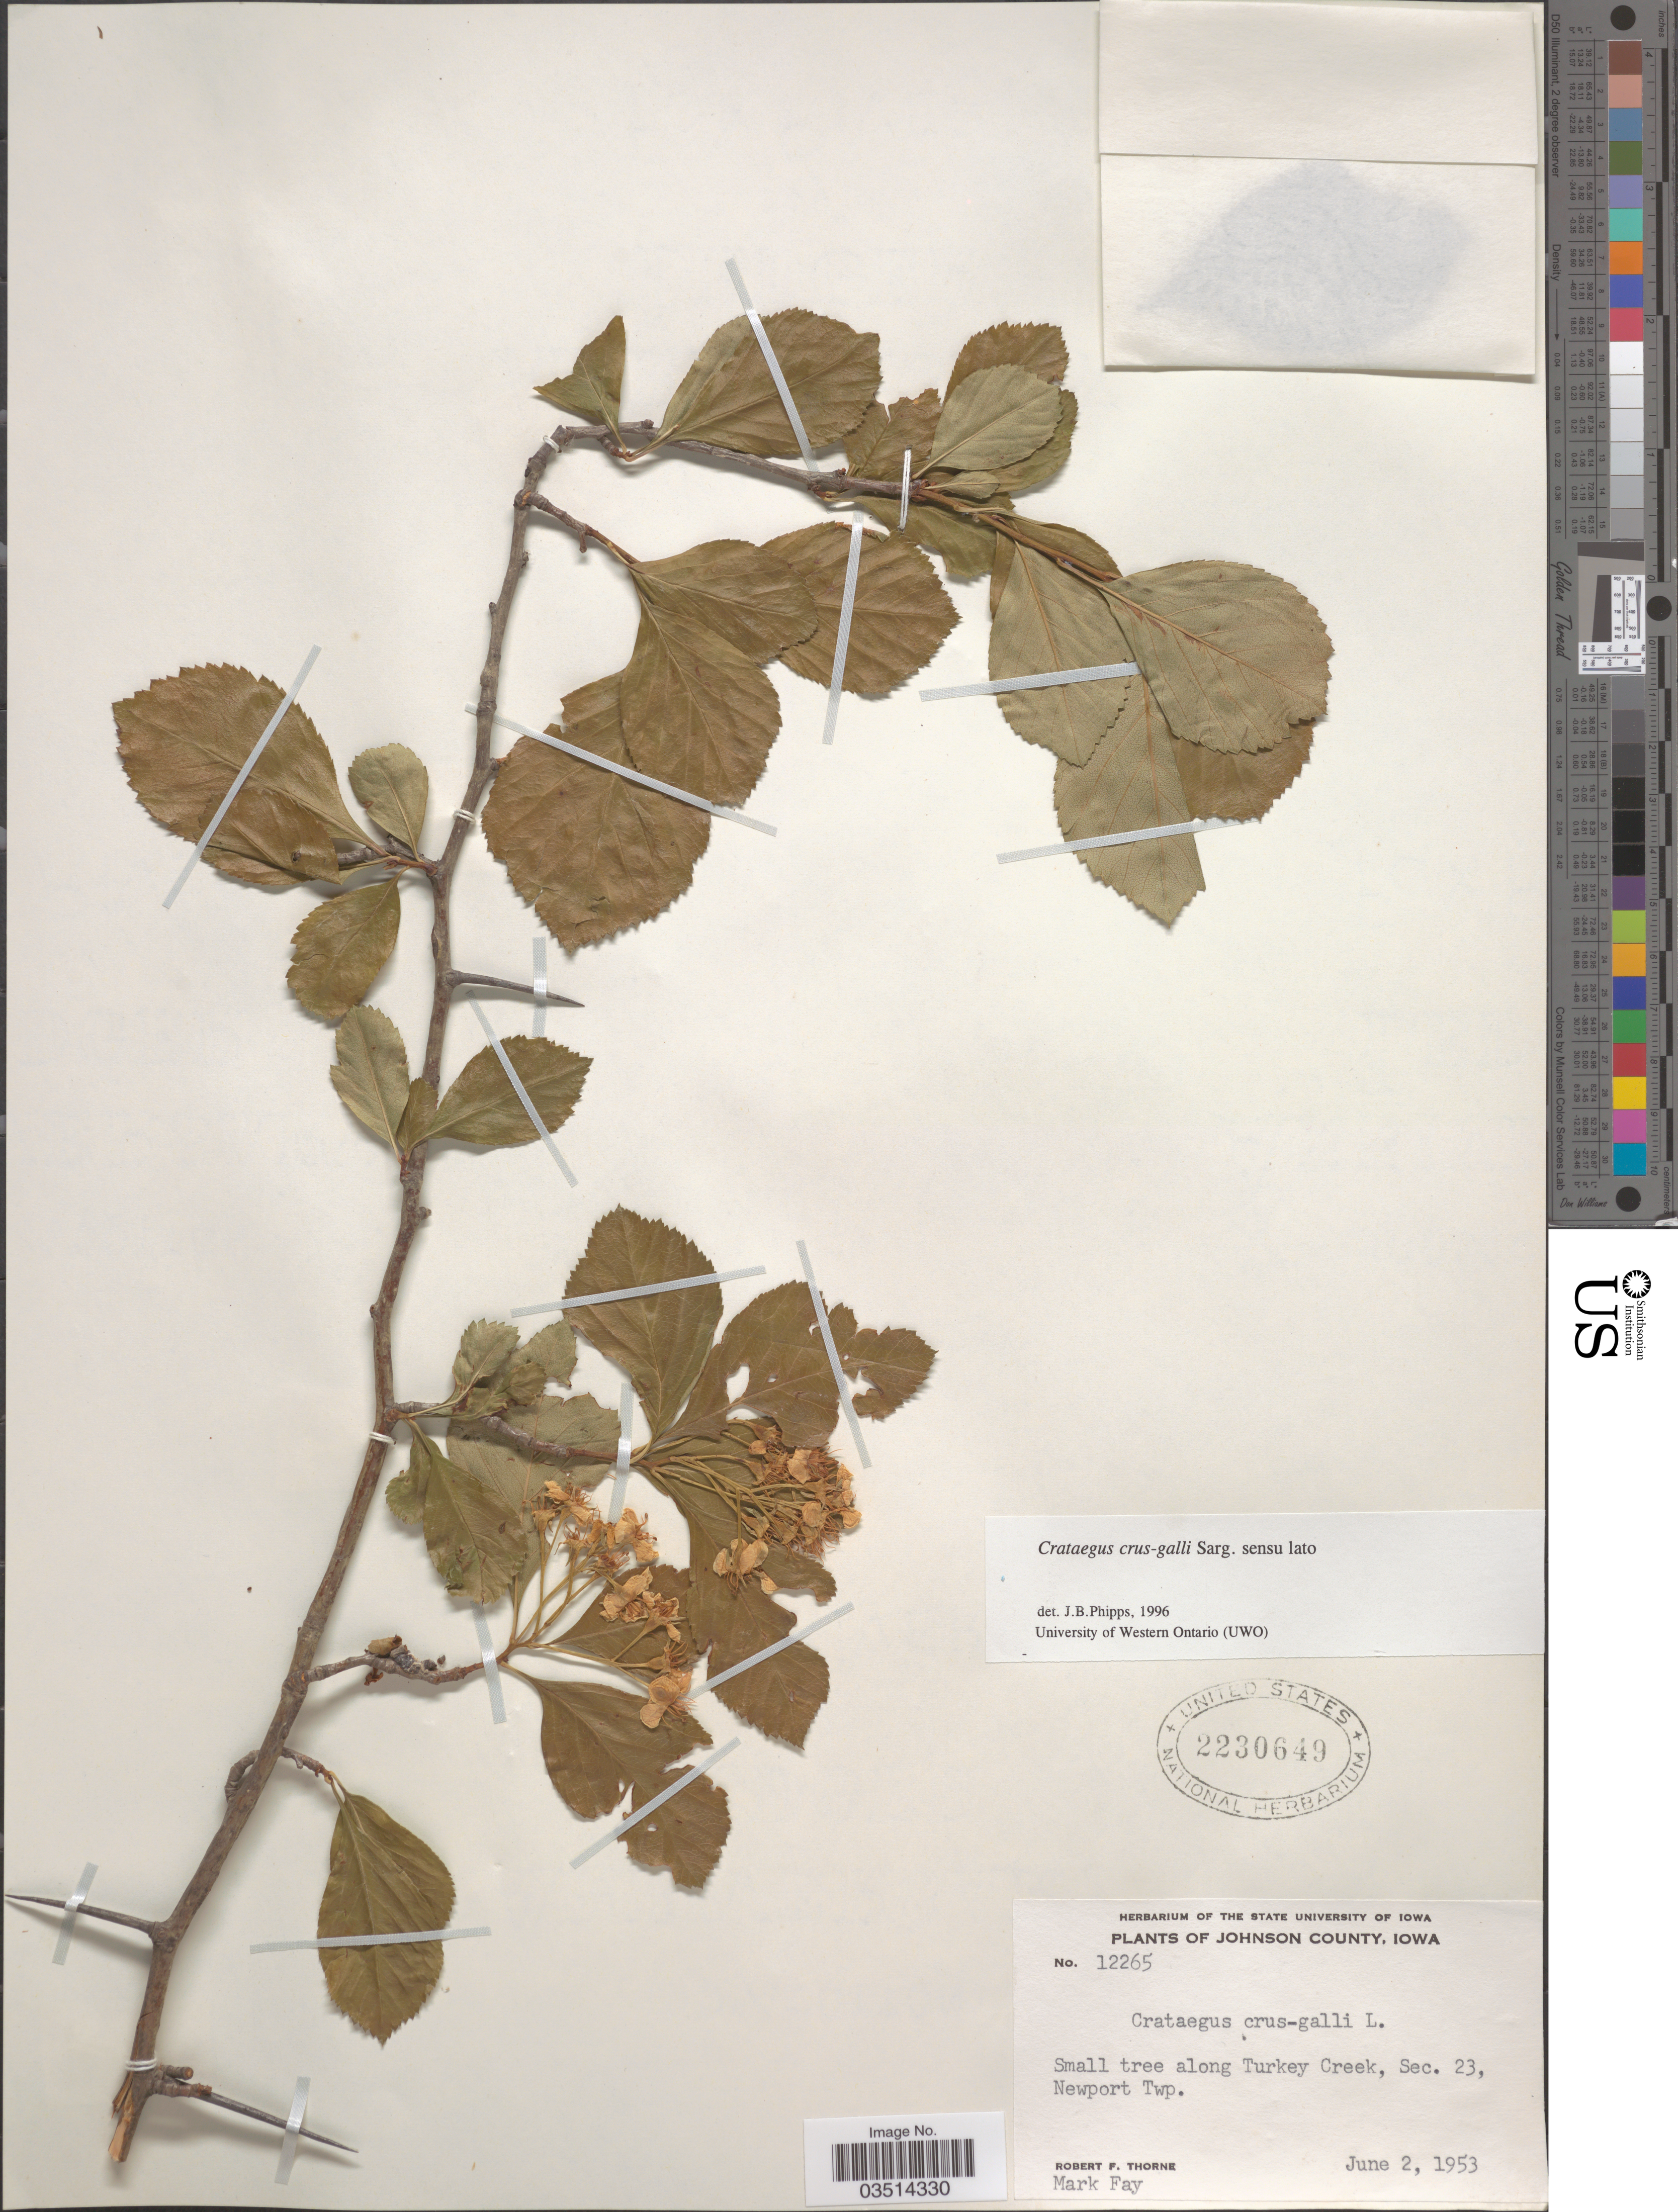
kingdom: Plantae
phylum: Tracheophyta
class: Magnoliopsida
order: Rosales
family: Rosaceae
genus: Crataegus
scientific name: Crataegus crus-galli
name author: L.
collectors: R. F. Thorne & M. Fay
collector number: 12265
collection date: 1953-06-02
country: United States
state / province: Iowa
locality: Johnson County. Small tree along Turkey Creek, Sec. 23, Newport Twp.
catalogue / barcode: US 2230649